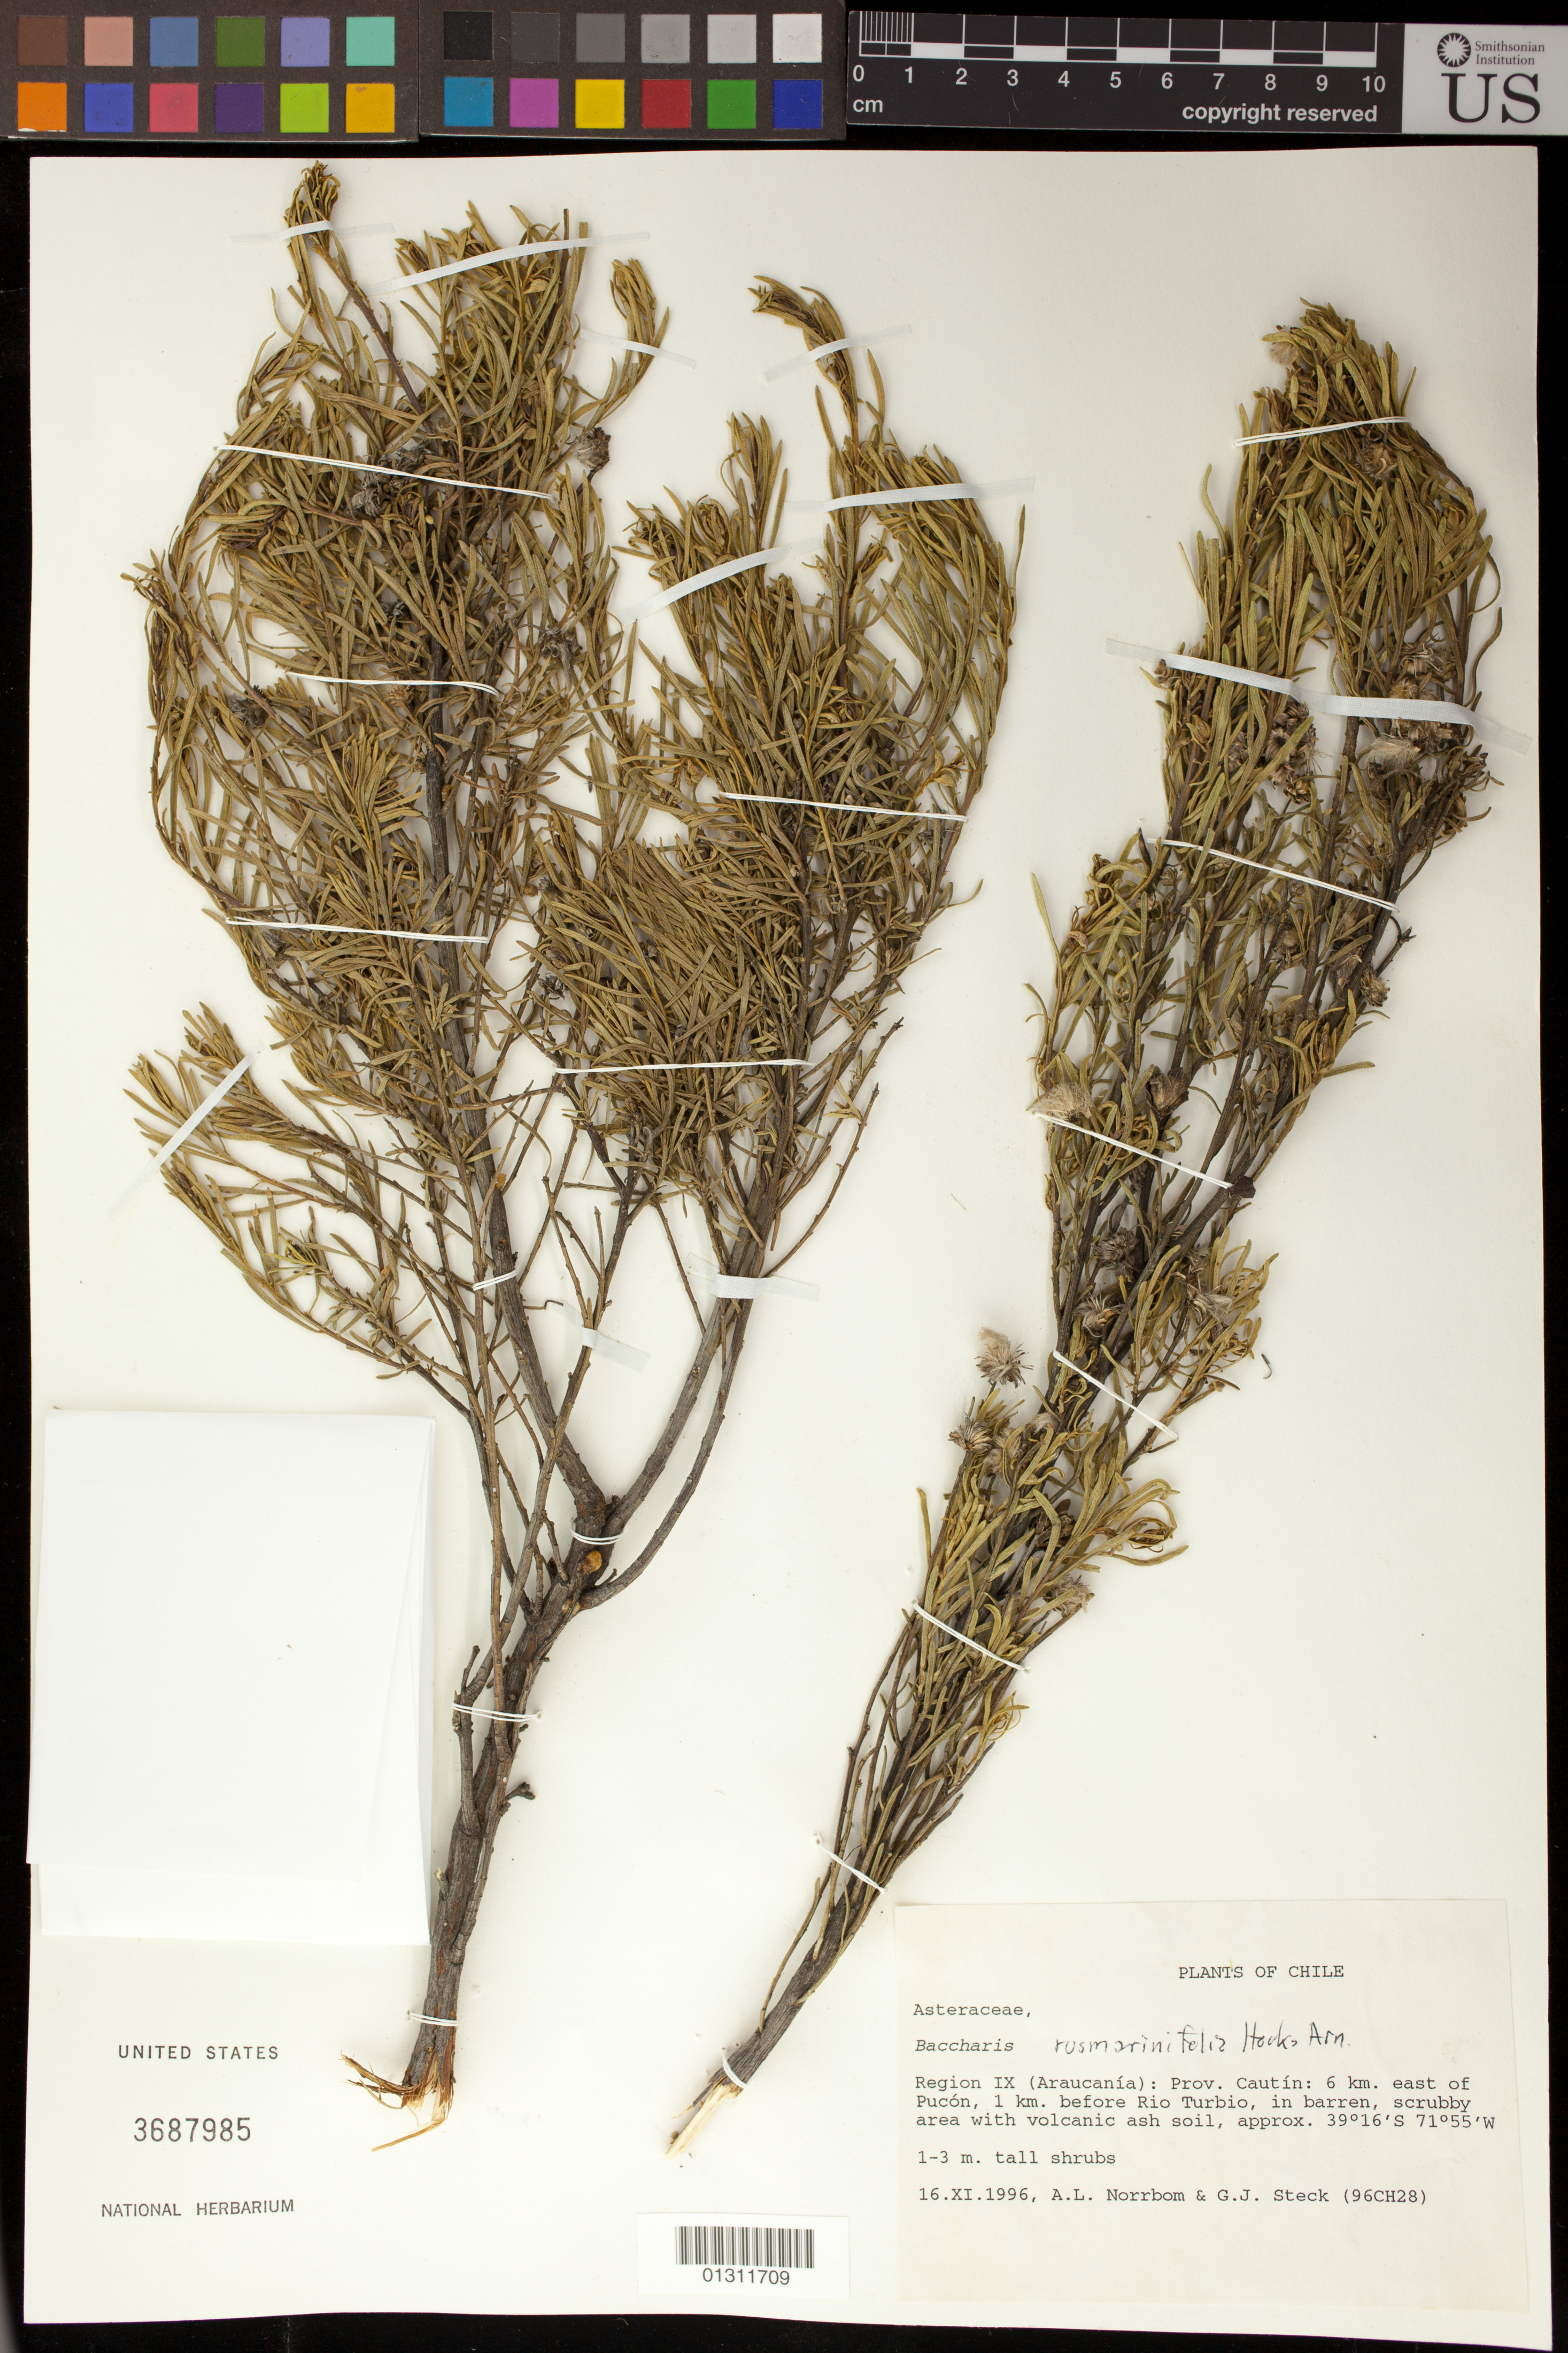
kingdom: Plantae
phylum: Tracheophyta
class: Magnoliopsida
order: Asterales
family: Asteraceae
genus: Baccharis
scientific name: Baccharis linearis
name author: (Ruiz & Pav.) Pers.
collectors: A. L. Norrbom & G. Steck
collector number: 96CH28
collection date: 1996-11-16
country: Chile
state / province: Araucanía (IX)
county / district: Cautin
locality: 6 km E of Pucon, 1 km before Rio Turbio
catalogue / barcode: US 3687985